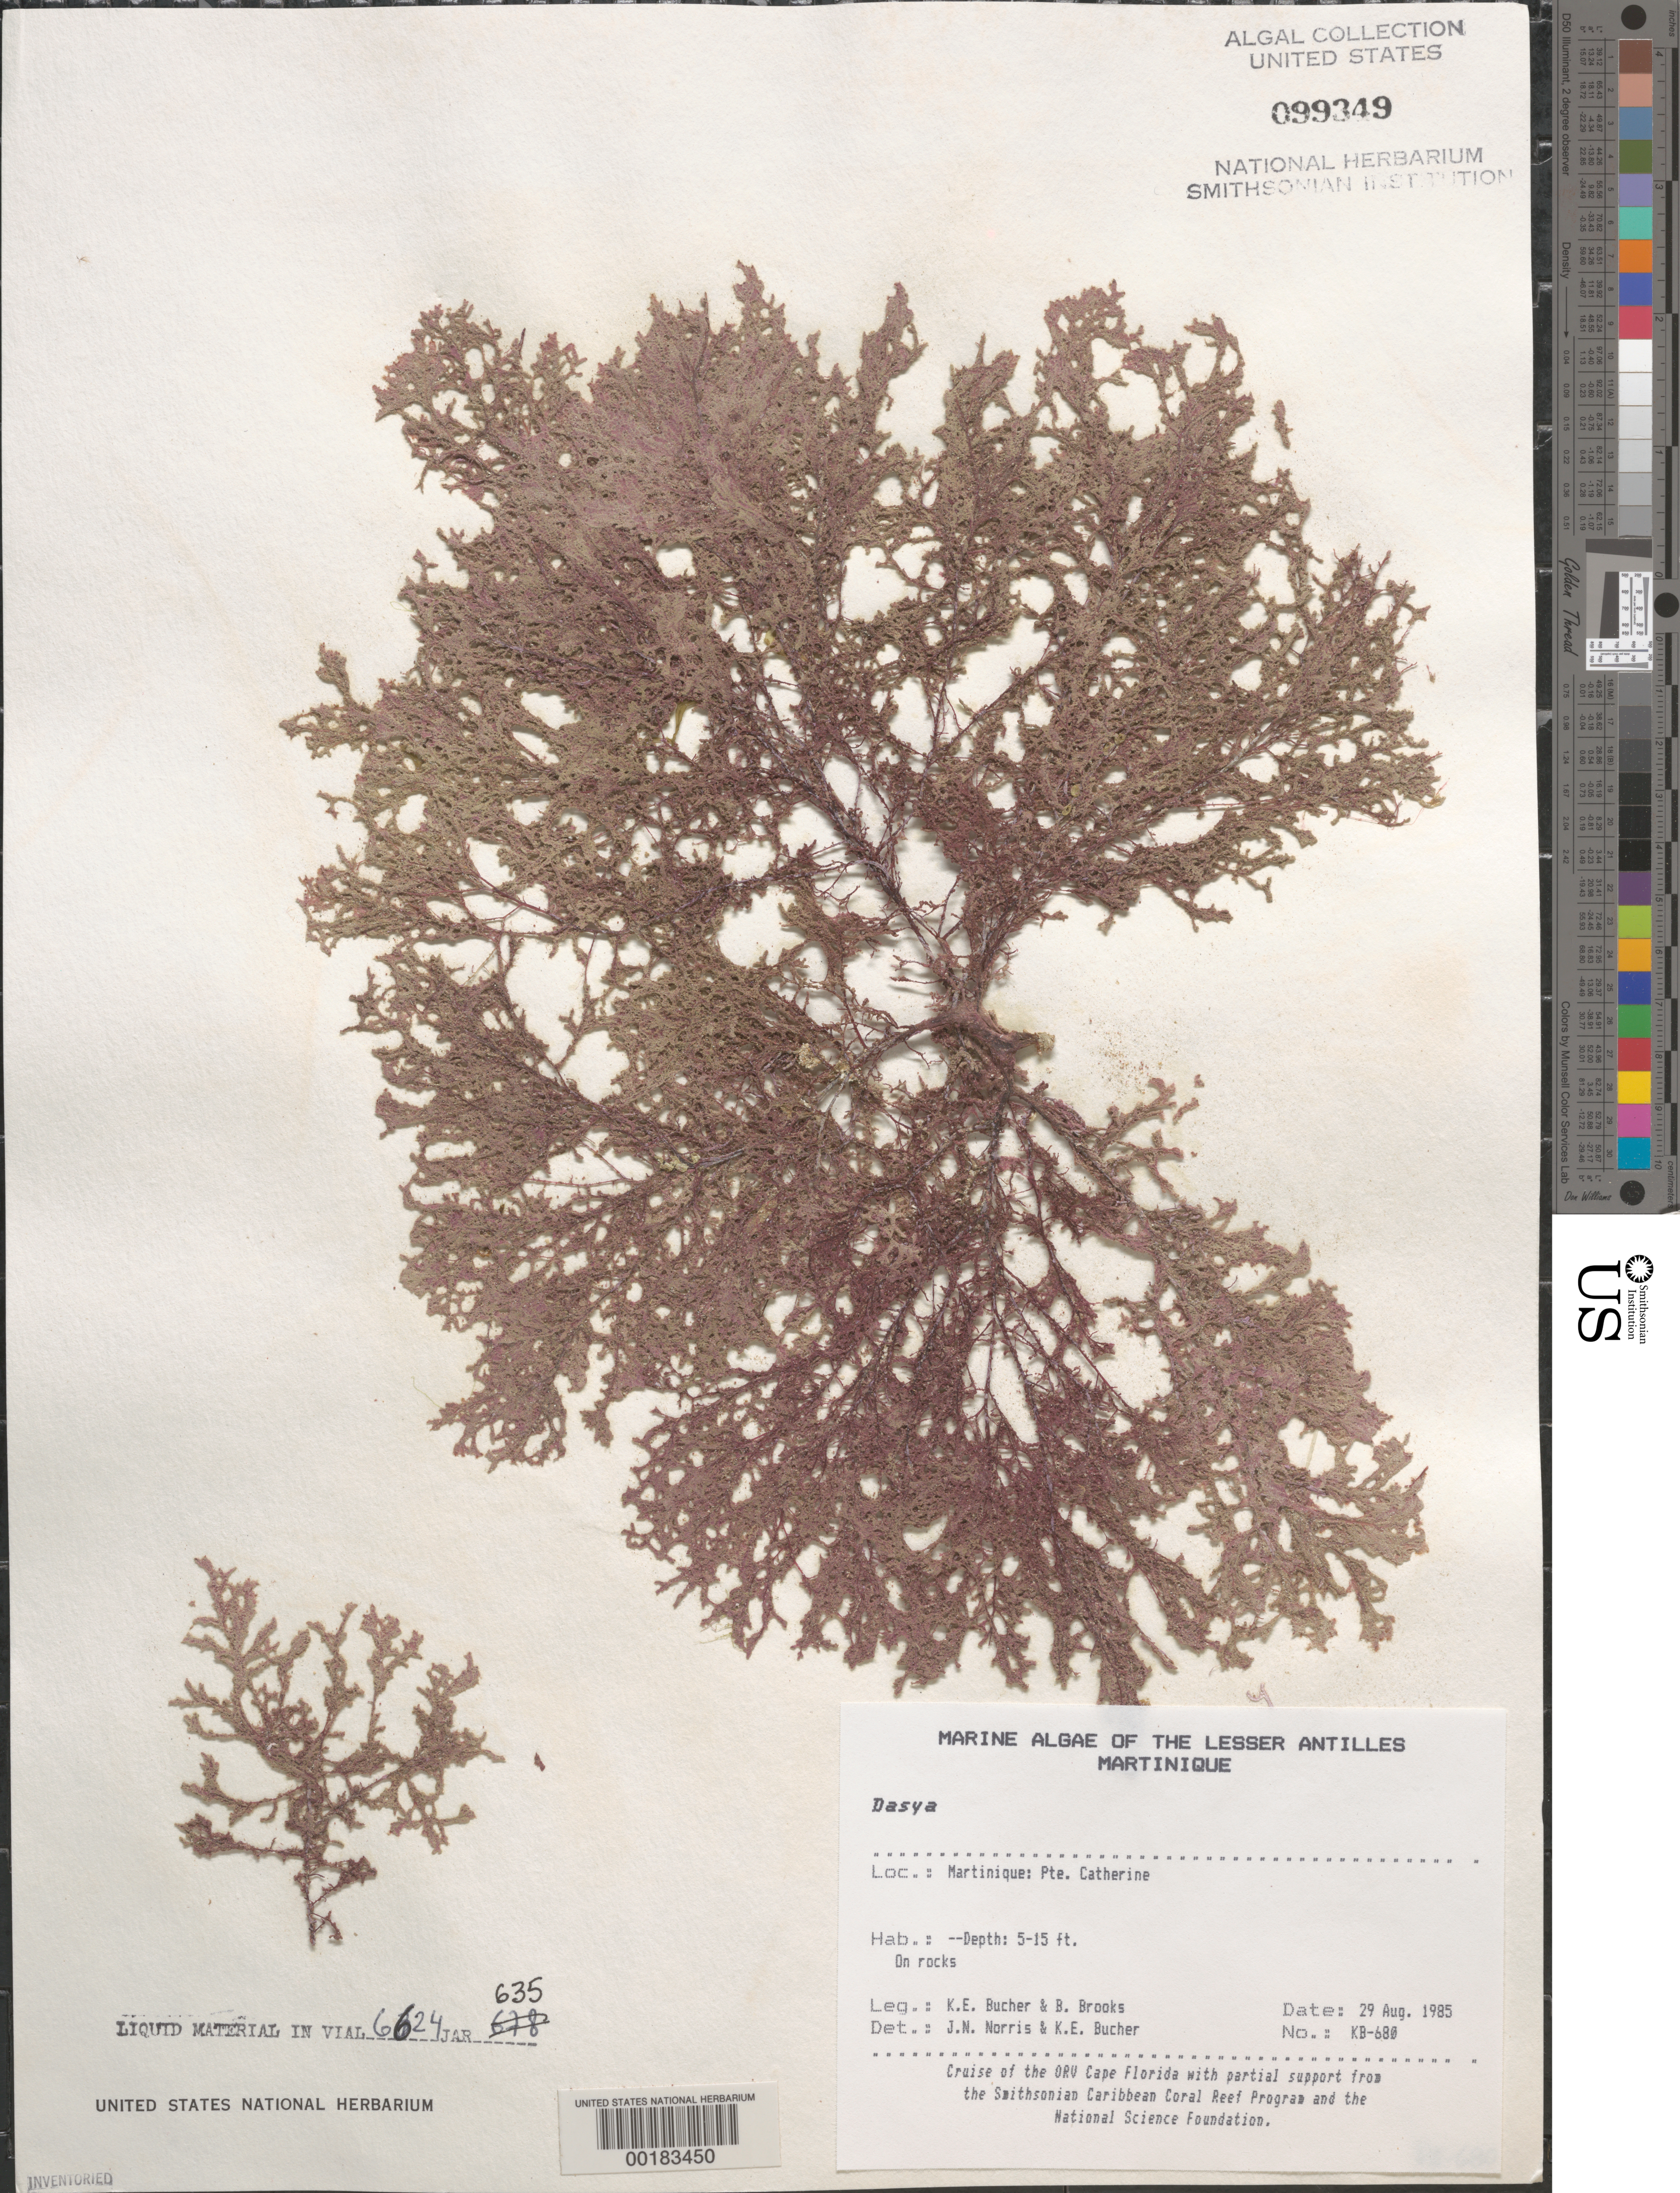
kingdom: Plantae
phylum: Rhodophyta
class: Florideophyceae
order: Ceramiales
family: Dasyaceae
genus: Dasya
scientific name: Dasya sp.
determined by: Norris, J. N.; Bucher, K. E.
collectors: K. E. Bucher & B. Brooks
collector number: Kb-680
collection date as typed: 29 Aug 1985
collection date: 1985-08-29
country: Martinique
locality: Pointe Catherine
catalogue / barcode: US 99349